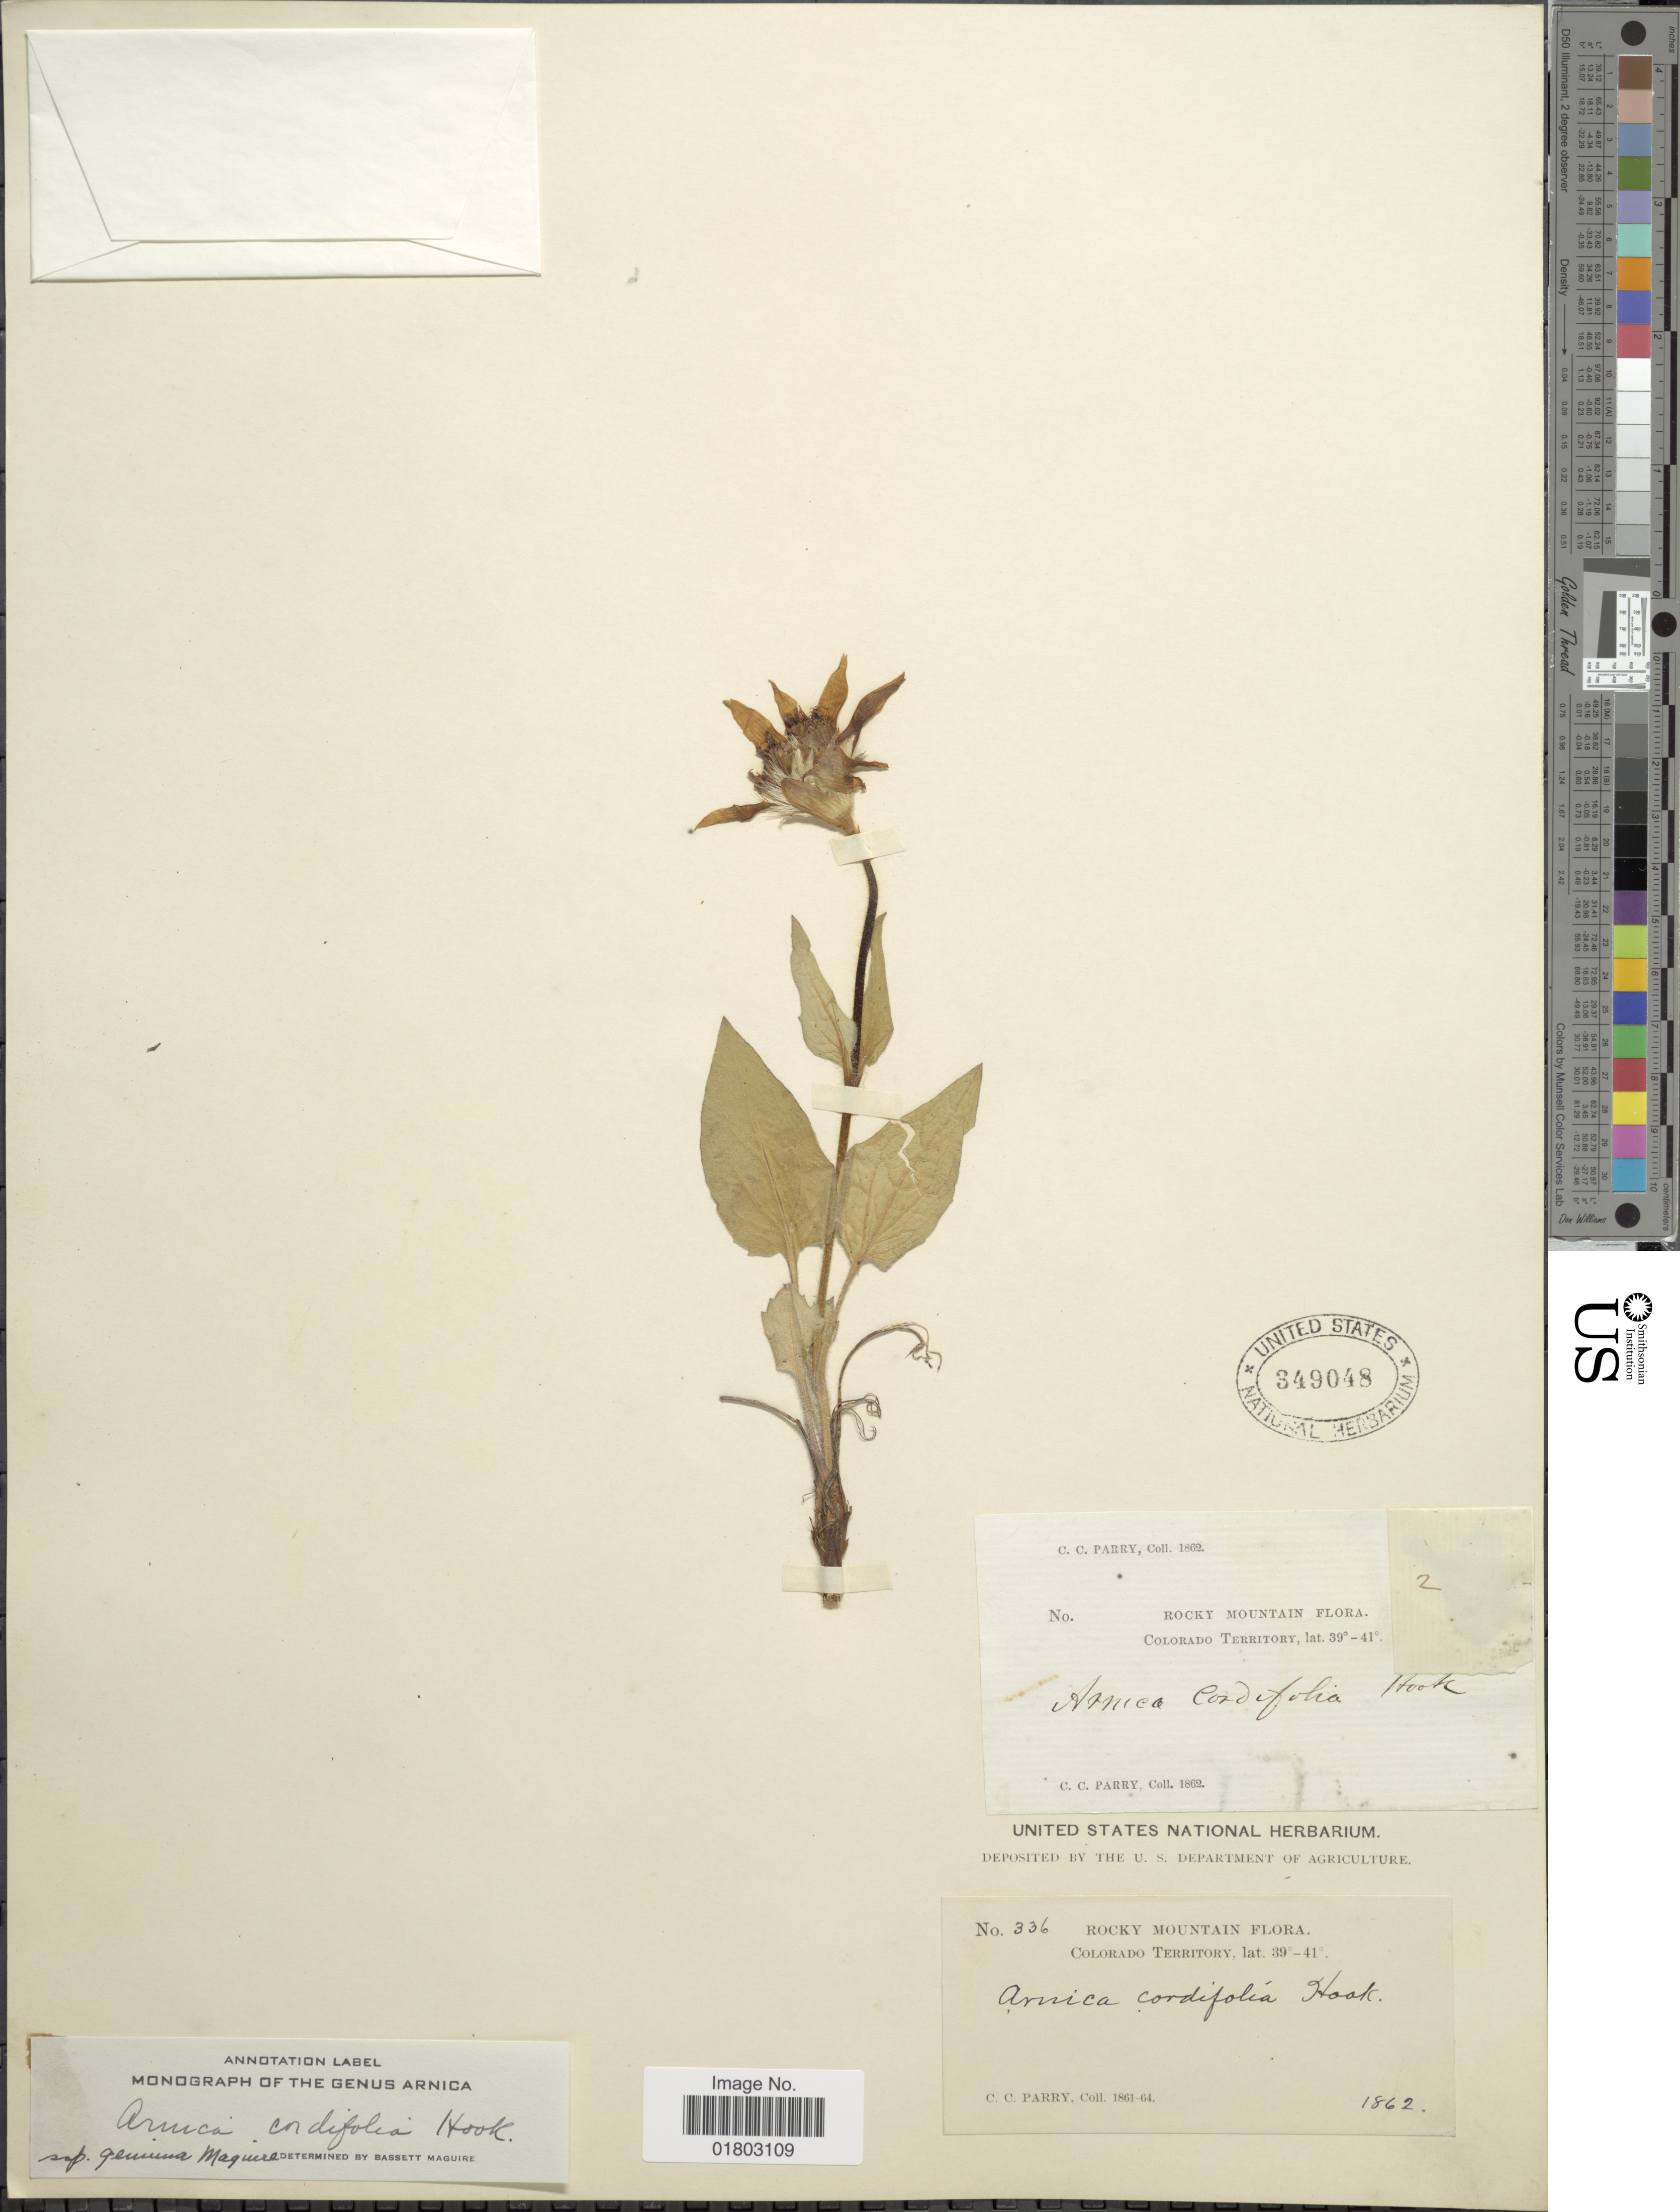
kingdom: Plantae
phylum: Tracheophyta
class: Magnoliopsida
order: Asterales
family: Asteraceae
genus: Arnica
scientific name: Arnica cordifolia subsp. genuina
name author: Maguire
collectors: C. C. Parry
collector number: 336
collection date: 1862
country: United States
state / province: Colorado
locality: Rocky Mountain, Colorado Territory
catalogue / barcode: US 349048